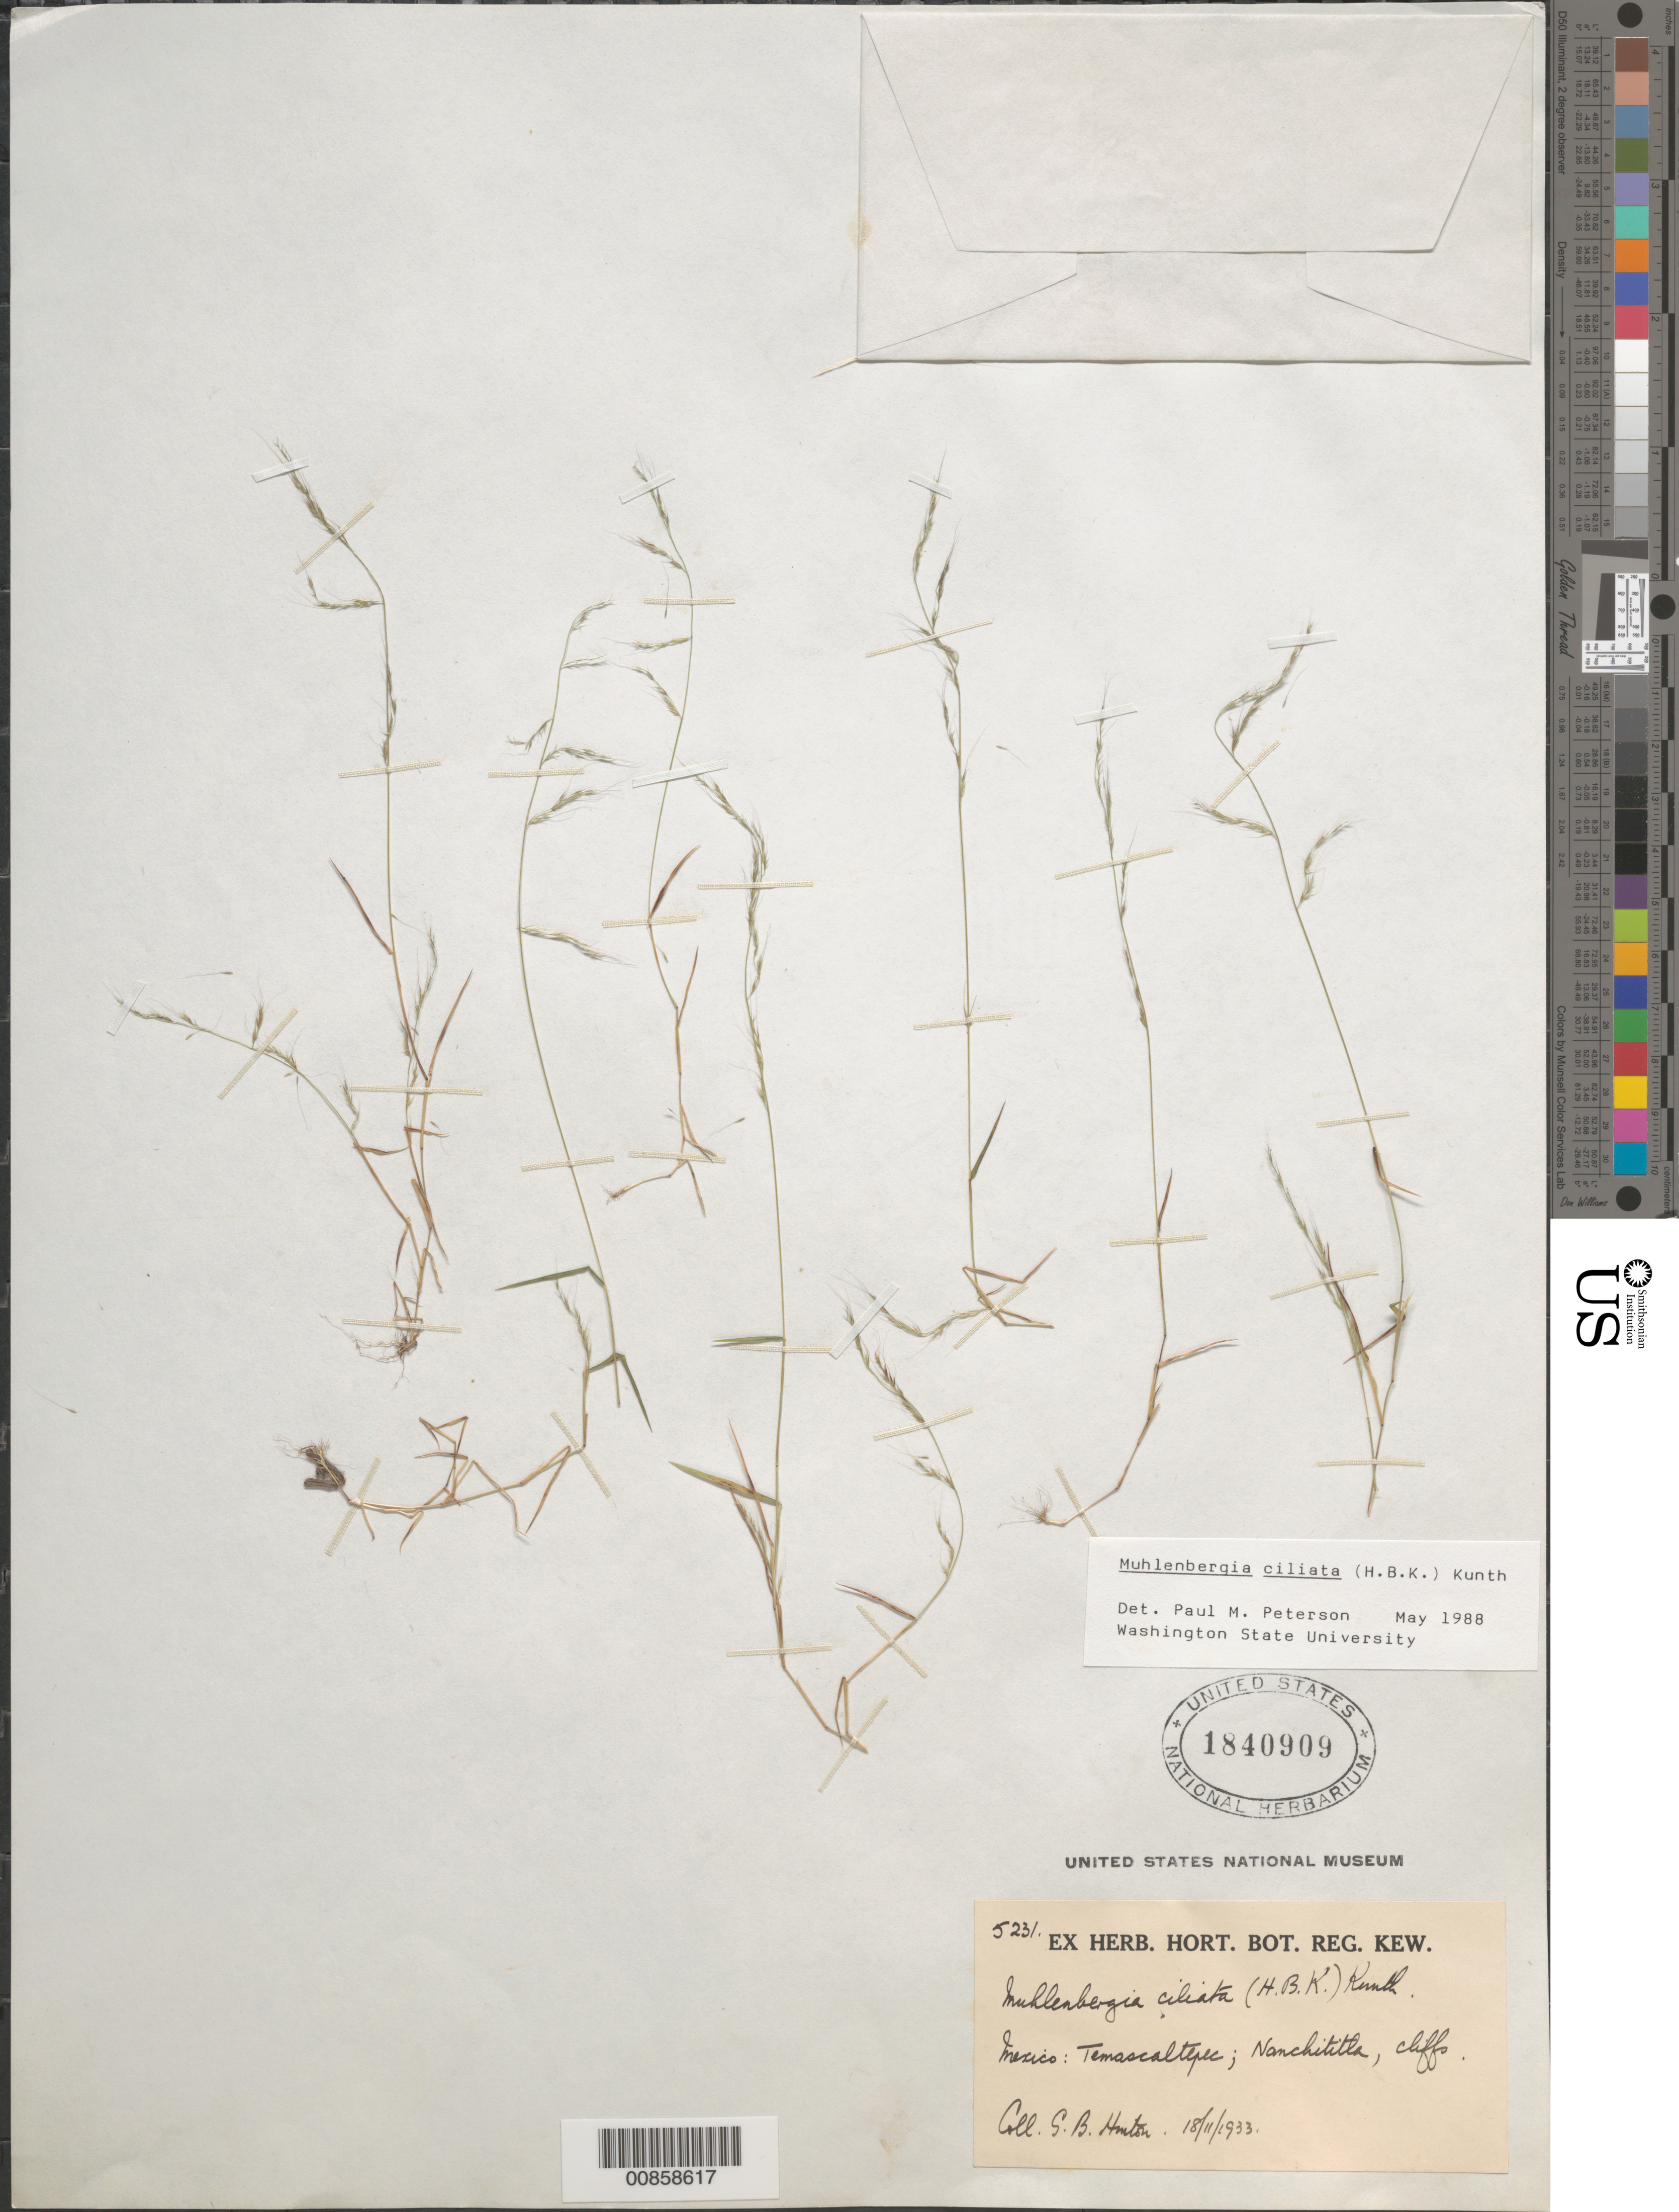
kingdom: Plantae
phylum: Tracheophyta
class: Liliopsida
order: Poales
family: Poaceae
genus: Muhlenbergia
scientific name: Muhlenbergia ciliata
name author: (Kunth) Trin.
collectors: G. B. Hinton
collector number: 5231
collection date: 1933-11-18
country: Mexico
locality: Temascaltepec; Nanchititla, cliffs.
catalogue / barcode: US 1840909